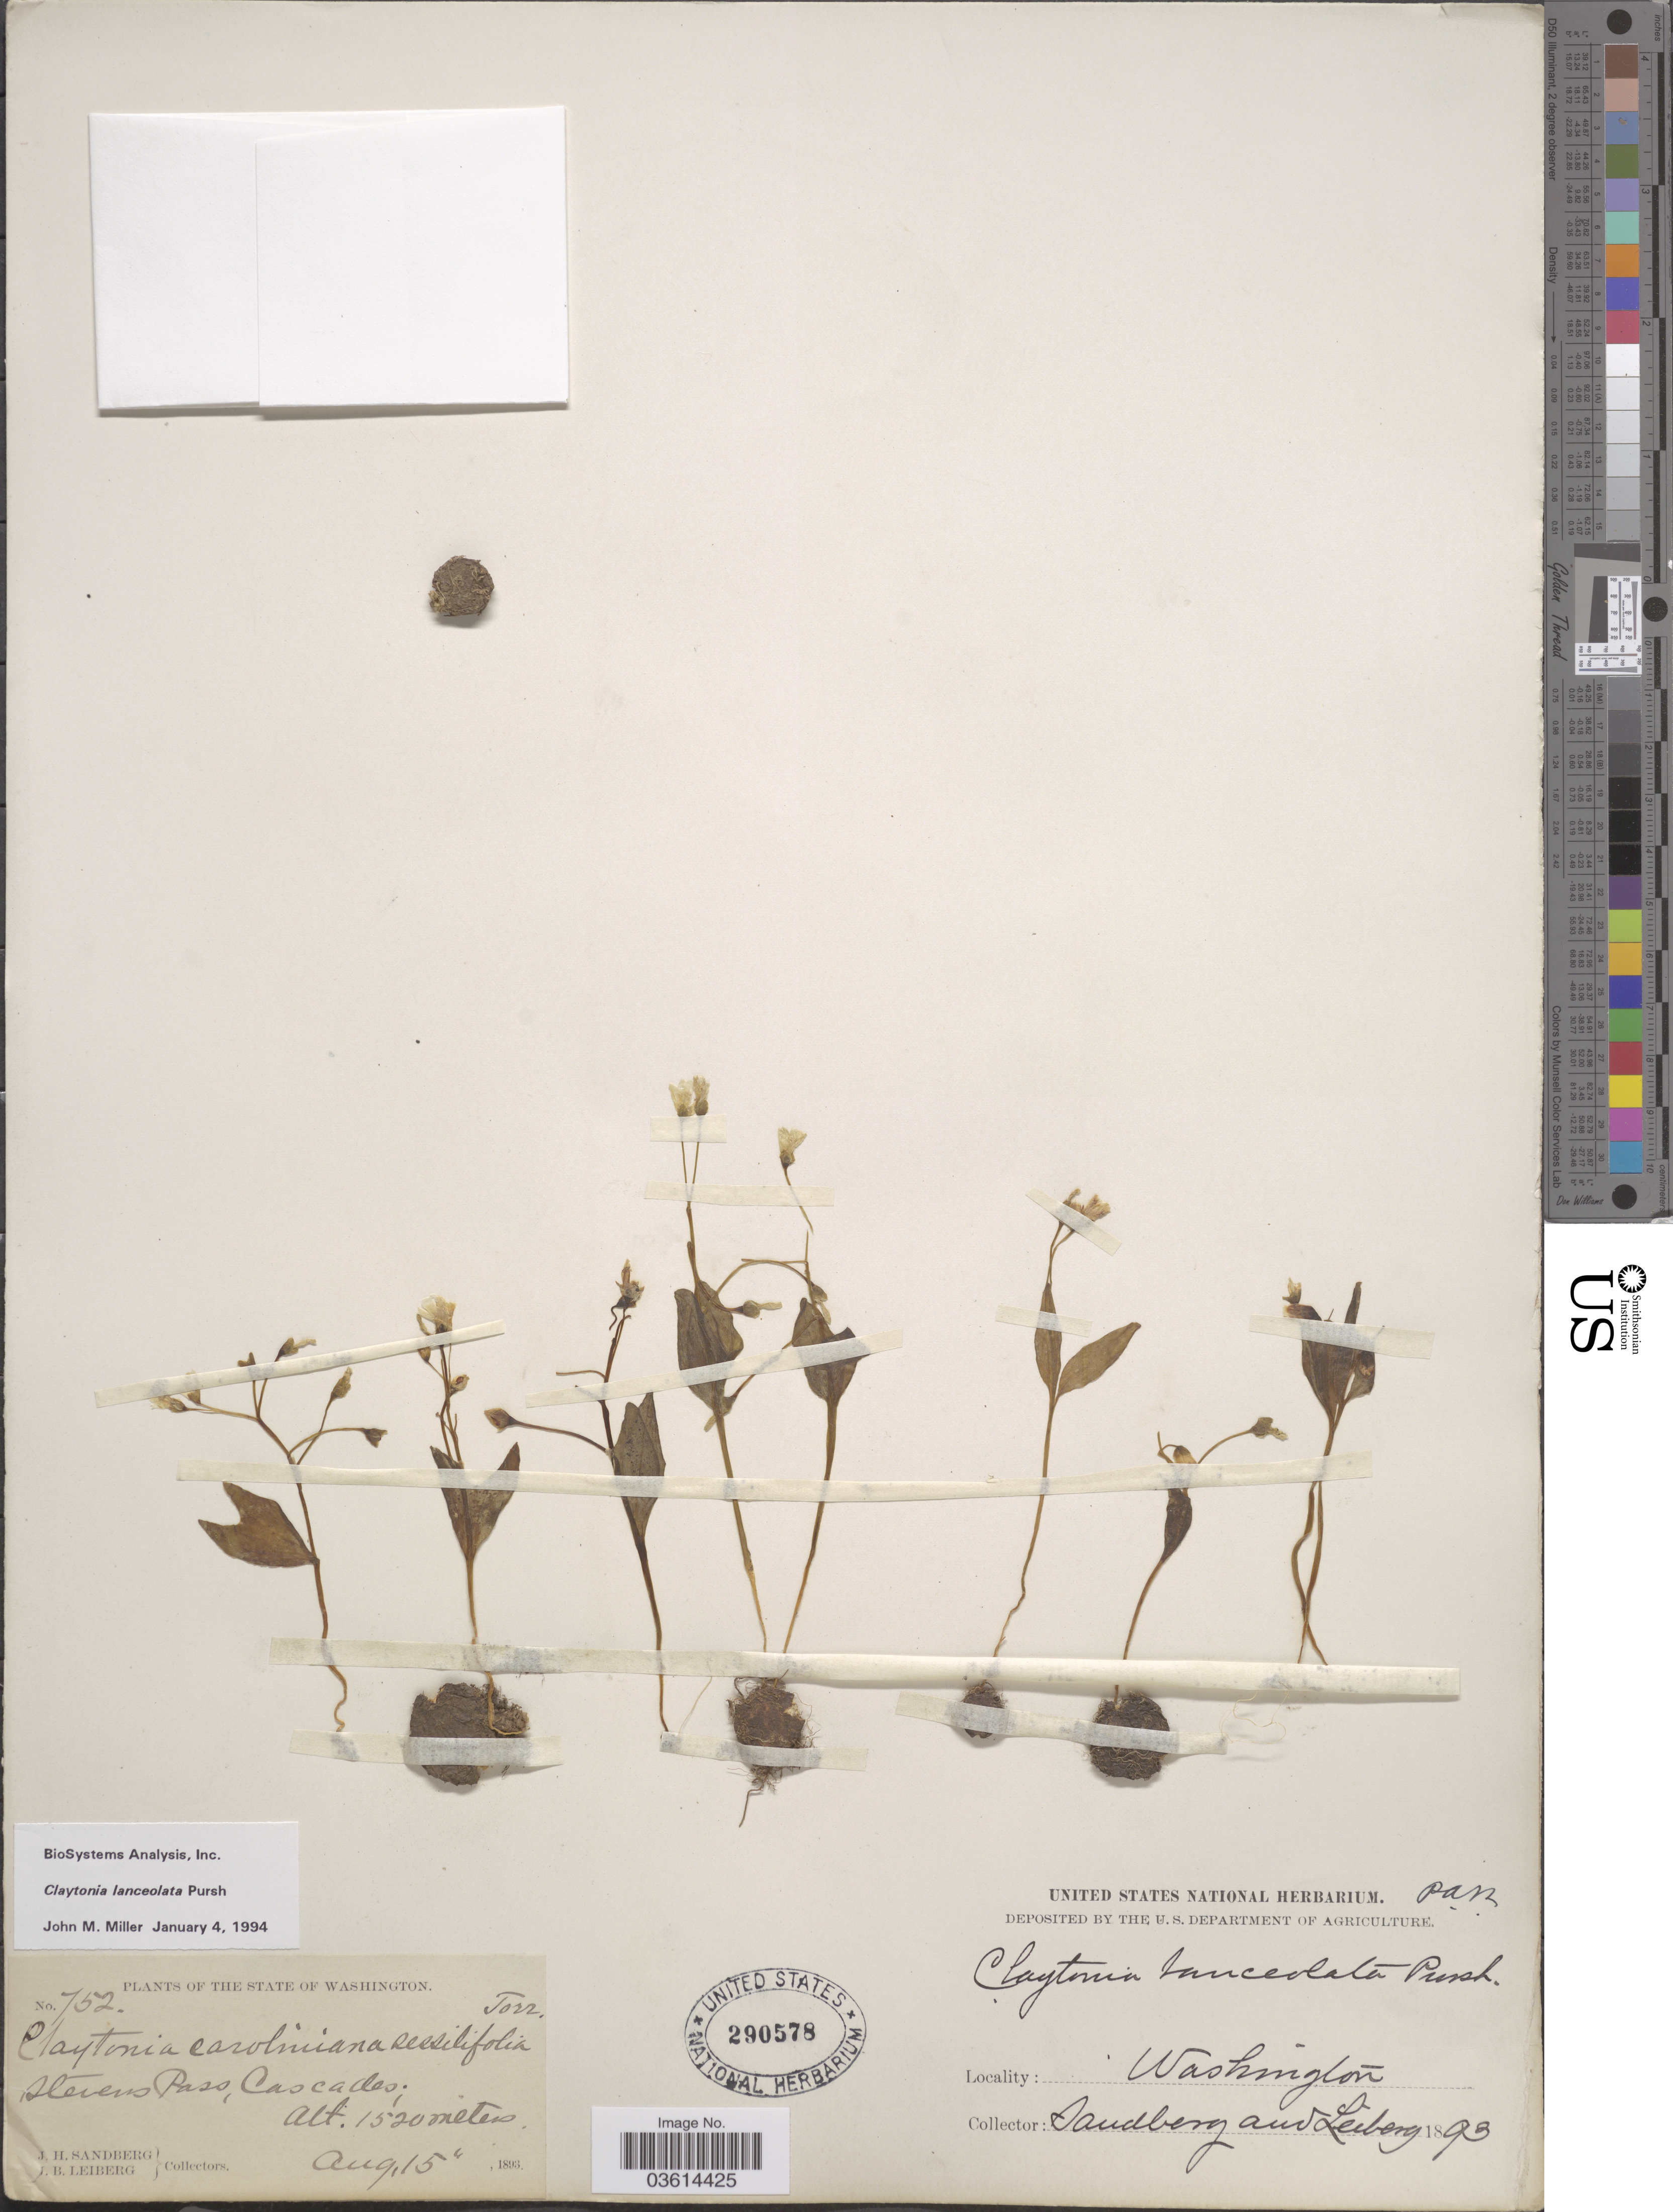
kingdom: Plantae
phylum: Tracheophyta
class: Magnoliopsida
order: Caryophyllales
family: Montiaceae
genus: Claytonia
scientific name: Claytonia lanceolata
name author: Pursh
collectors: J. H. Sandberg & J. B. Leiberg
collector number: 752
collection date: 1893-08-15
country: United States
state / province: Washington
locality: Stevens Pass, Cascades.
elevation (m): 1520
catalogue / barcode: US 290578